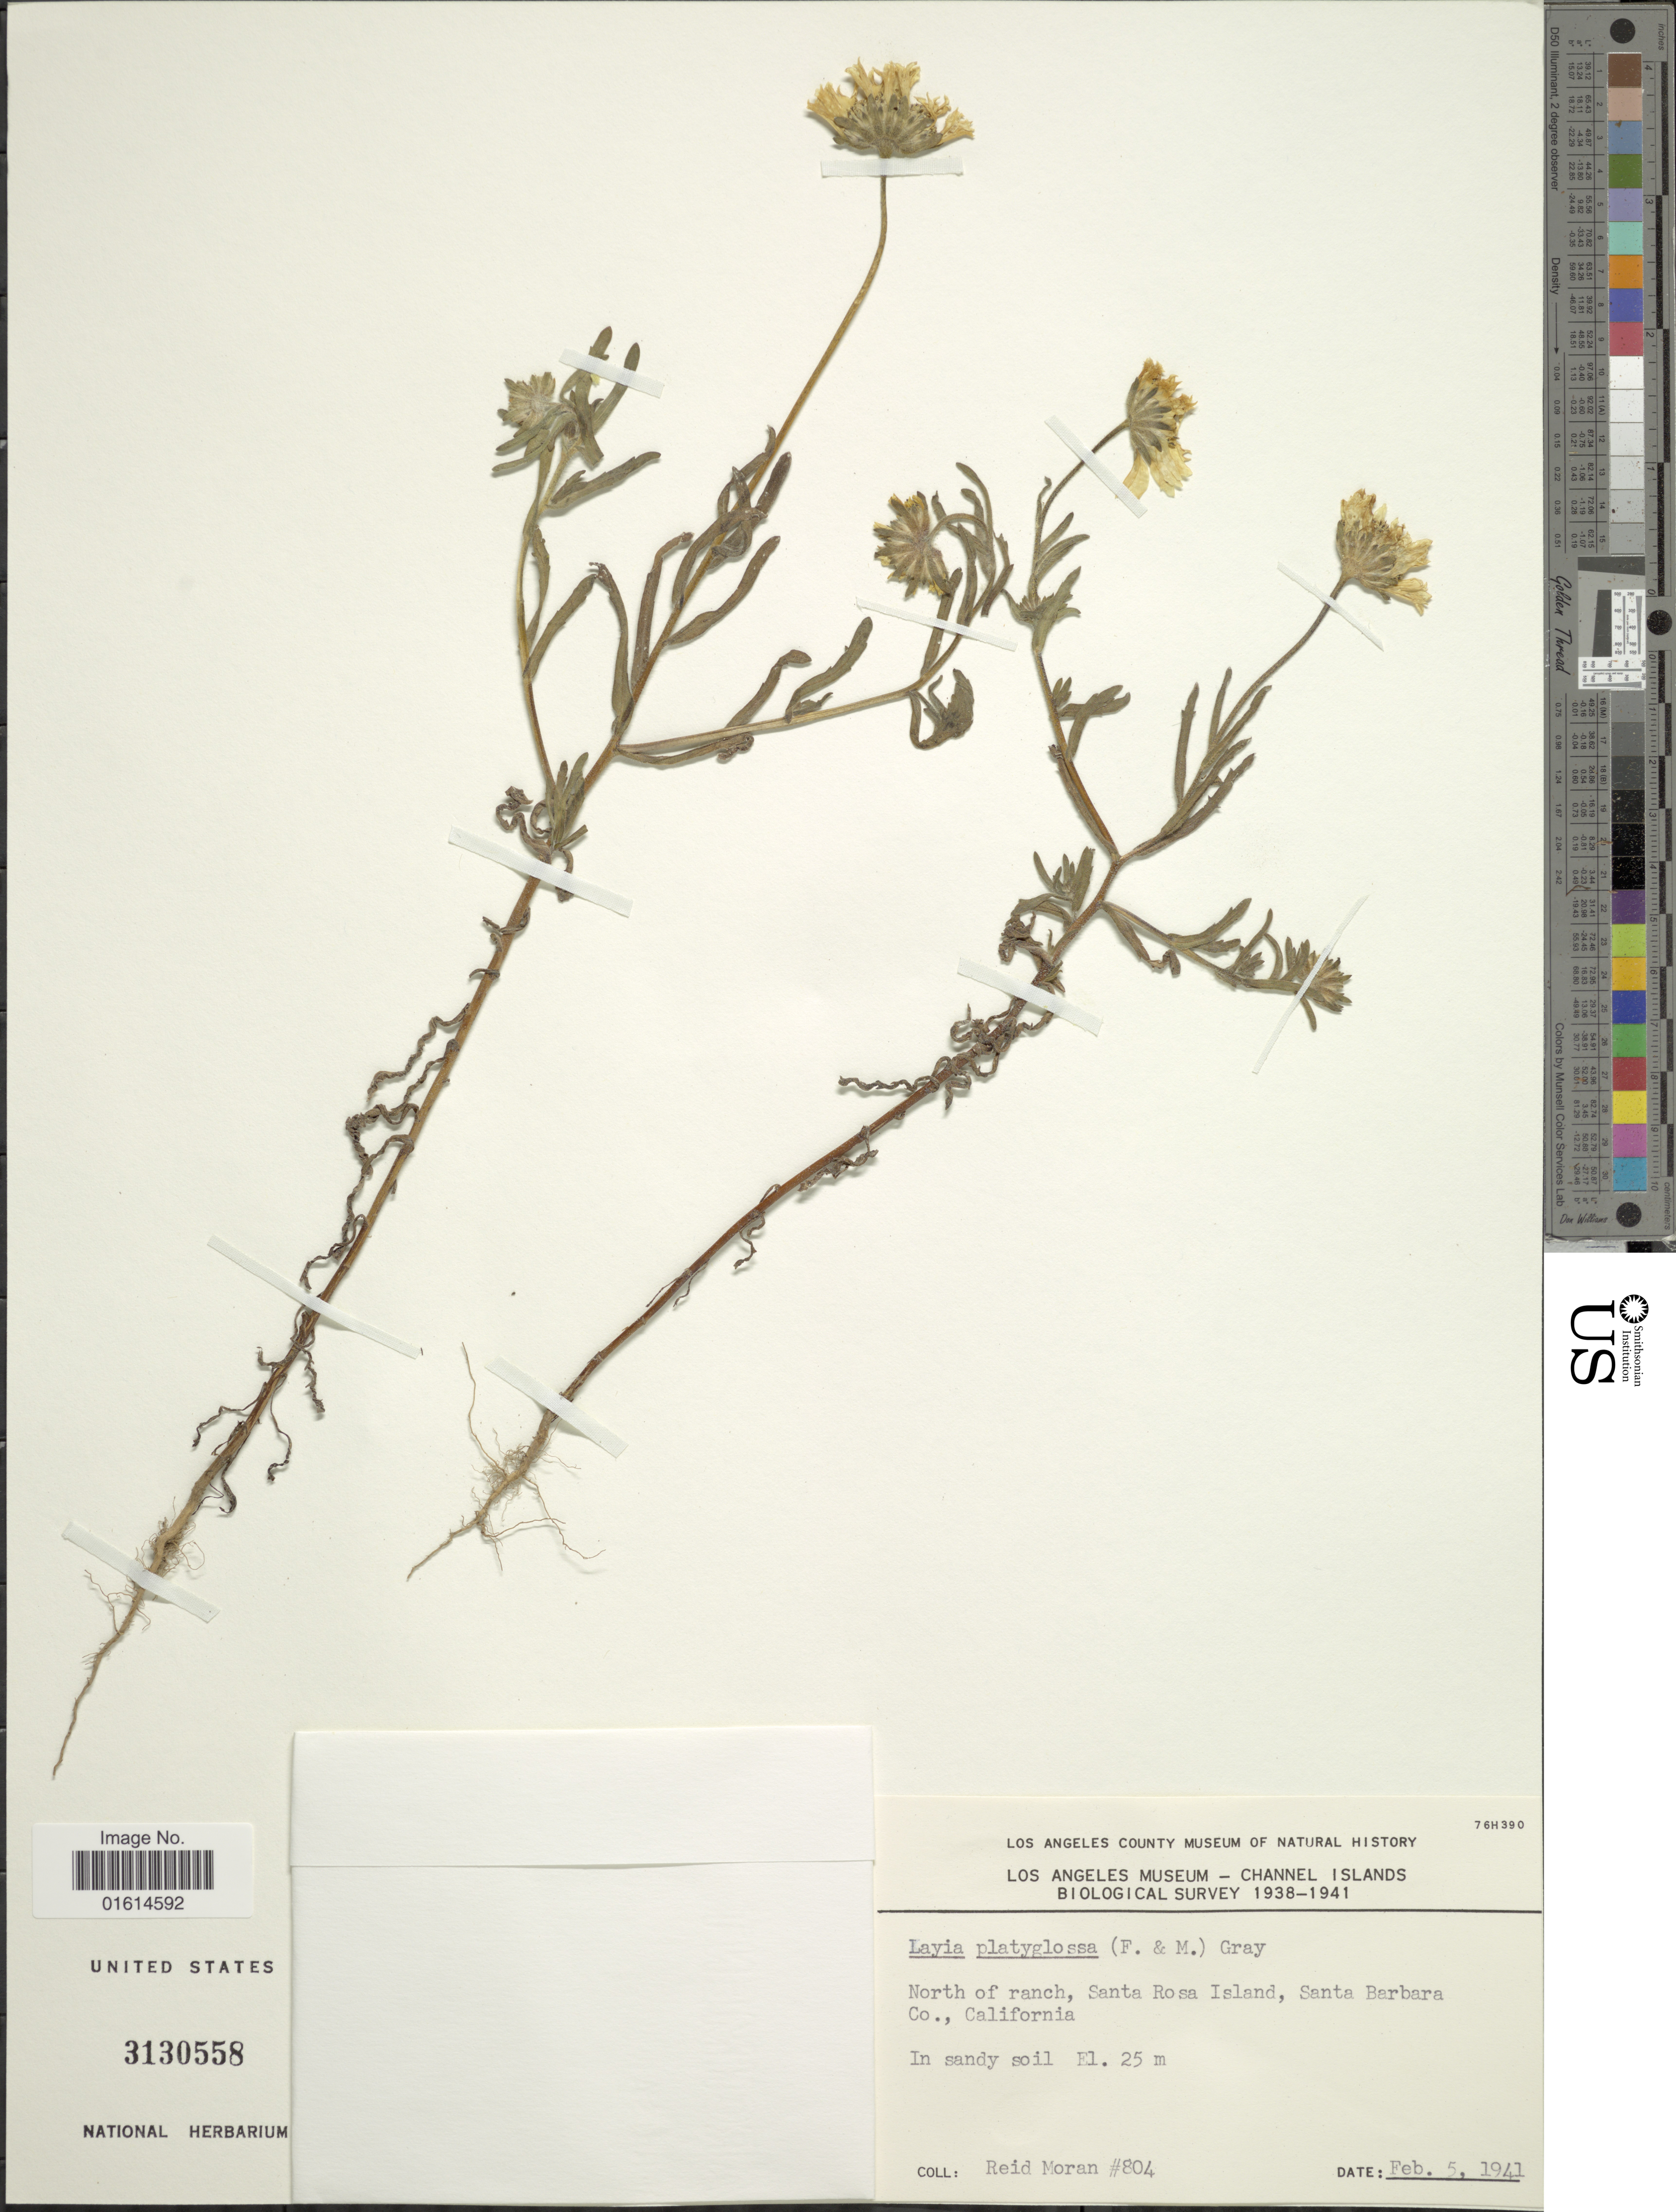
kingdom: Plantae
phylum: Tracheophyta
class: Magnoliopsida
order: Asterales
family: Asteraceae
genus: Layia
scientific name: Layia platyglossa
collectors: R. V. Moran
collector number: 804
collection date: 1941-02-05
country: United States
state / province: California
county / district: Santa Barbara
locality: North of ranch, Santa Rosa Island, Santa Barbara Co.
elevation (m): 25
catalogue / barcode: US 3130558